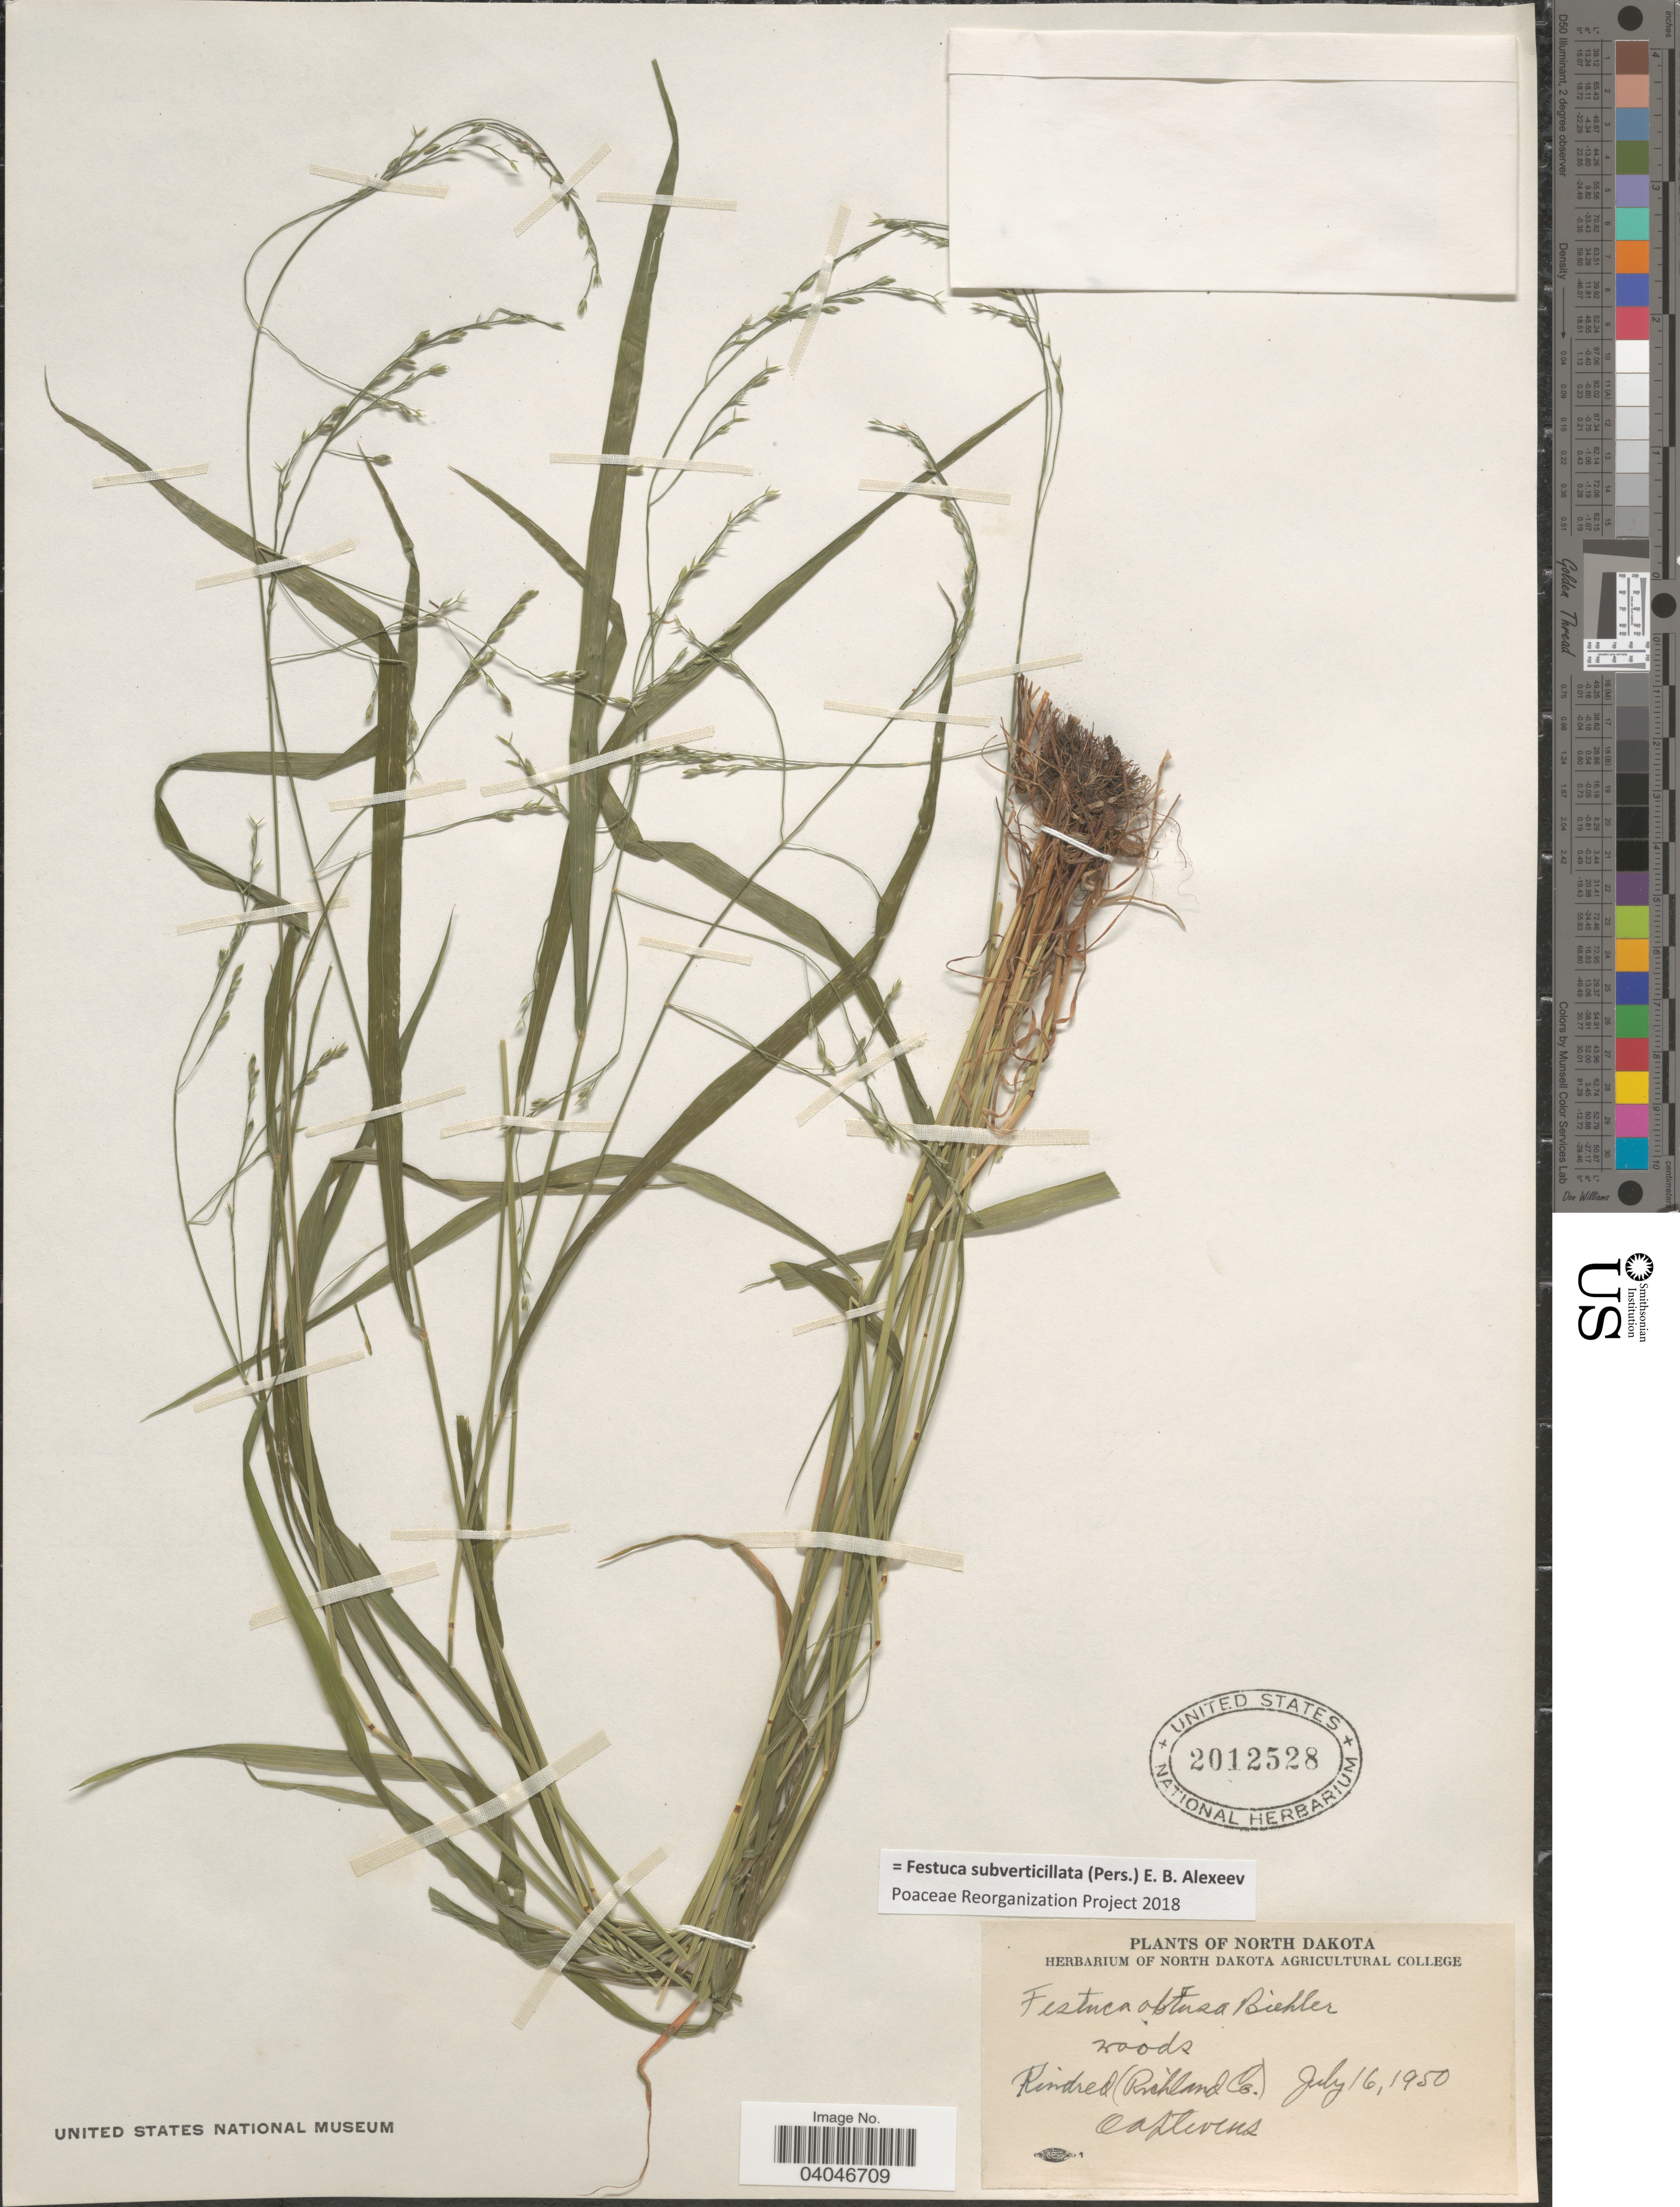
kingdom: Plantae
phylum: Tracheophyta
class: Liliopsida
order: Poales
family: Poaceae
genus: Festuca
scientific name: Festuca subverticillata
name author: (Pers.) E.B. Alexeev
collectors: O. A. Stevens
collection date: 1950-07-16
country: United States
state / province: North Carolina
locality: Kindred (Richland Co.).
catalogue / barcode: US 2012528